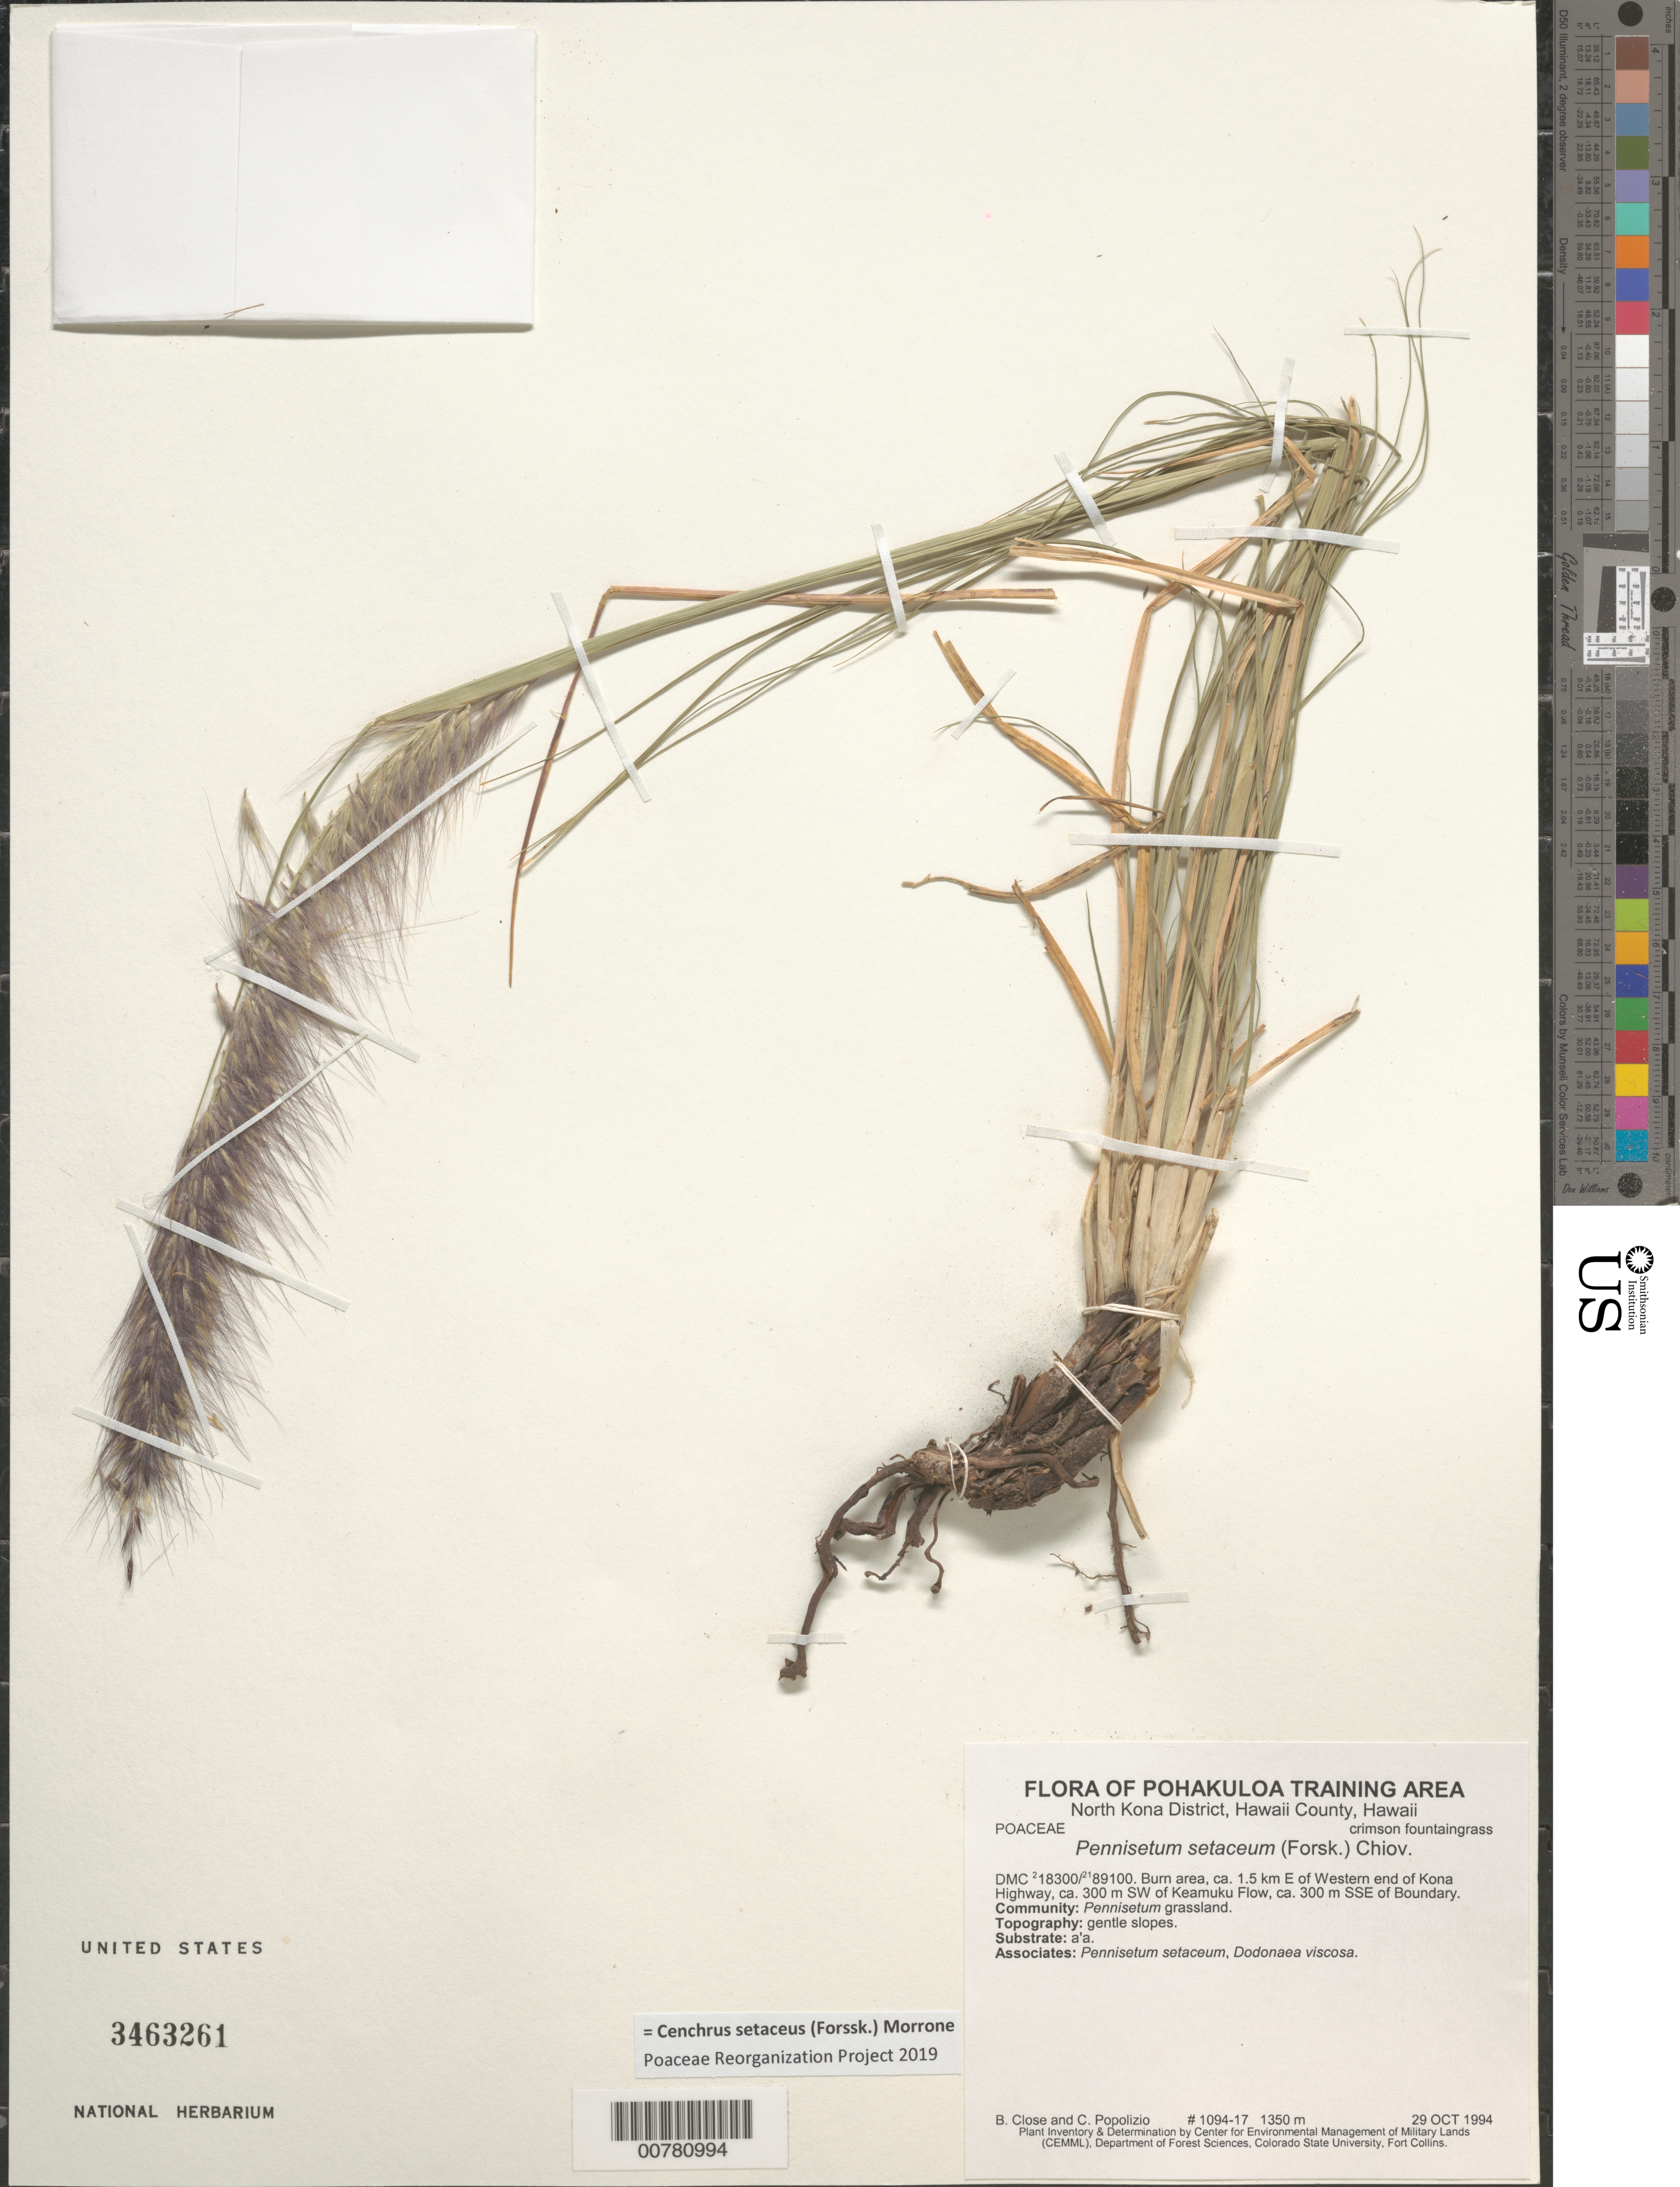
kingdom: Plantae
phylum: Tracheophyta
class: Liliopsida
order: Poales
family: Poaceae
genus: Cenchrus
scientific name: Cenchrus setaceus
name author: (Forssk.) Morrone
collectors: B. Close & C. Popolizio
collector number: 1094-17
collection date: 1994-10-29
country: United States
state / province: Hawaii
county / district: Hawaii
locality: Pohakuloa Training Area. North Kona District, Hwaii County. Burn area, ca. 1.5 km E of Western end of Kona Highway, ca. 300 m SW of Keamuku Flow, ca. 300 m SSE of Boundary.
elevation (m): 1350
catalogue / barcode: US 3463261